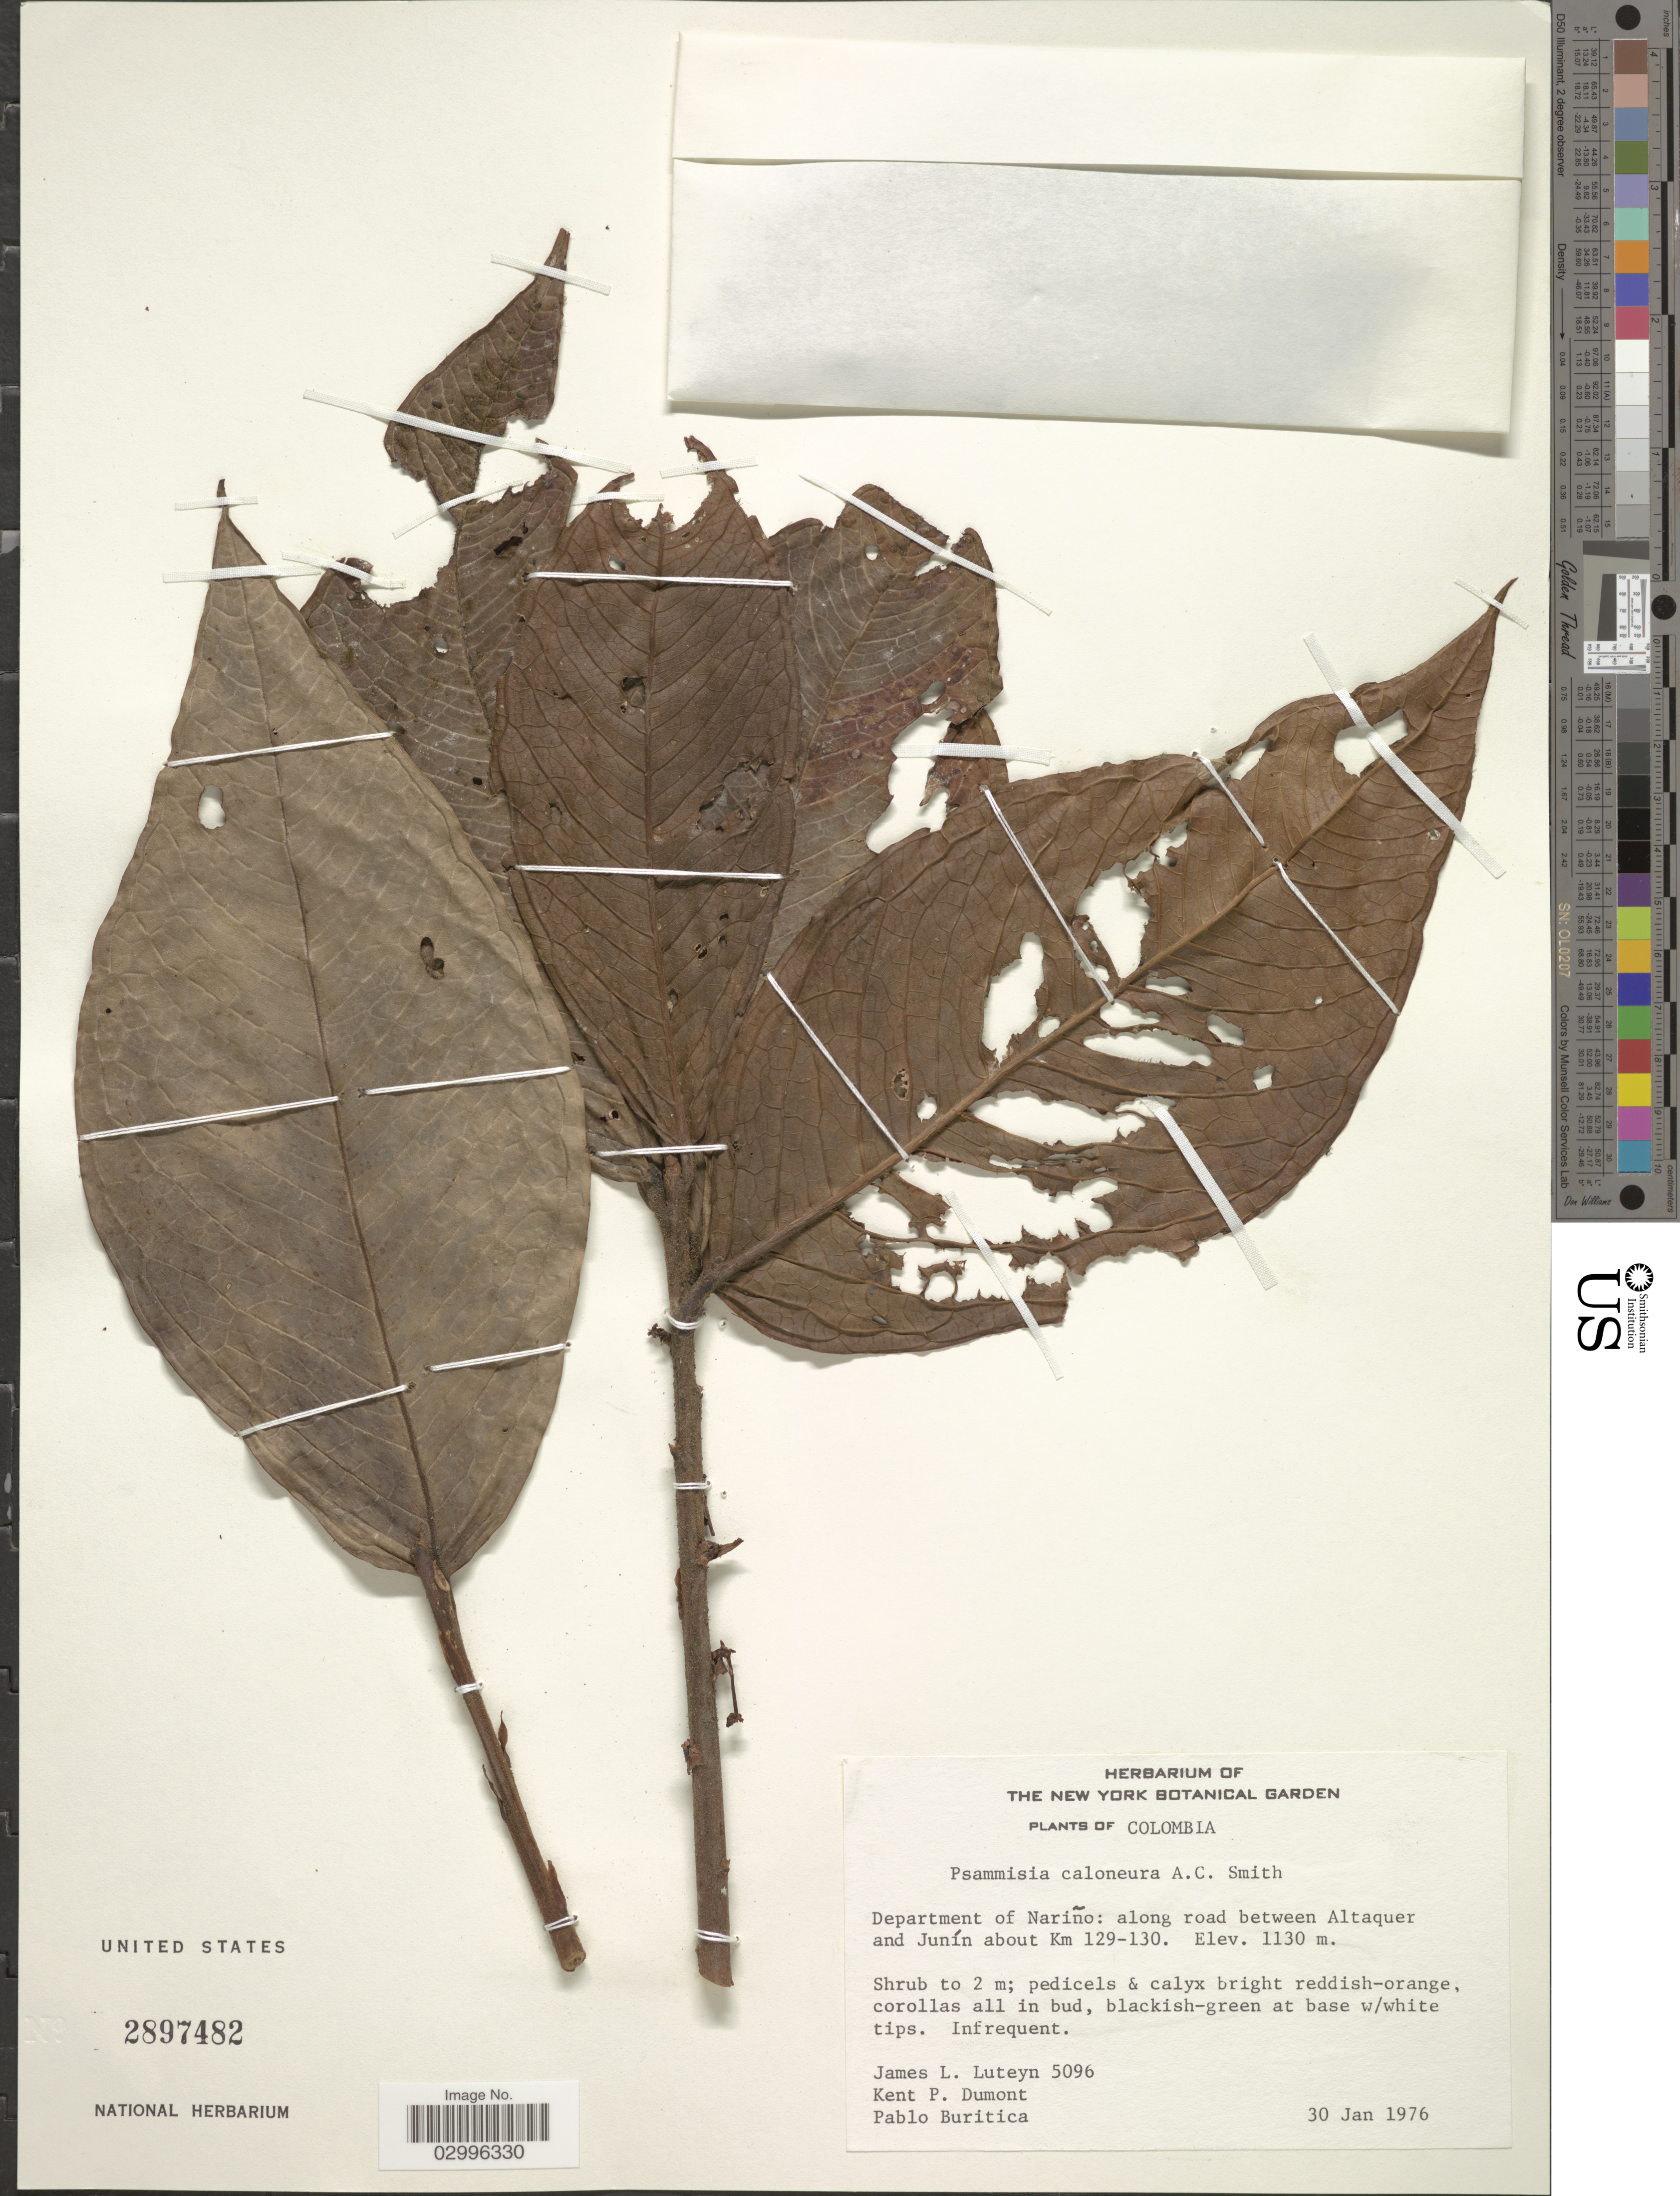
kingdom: Plantae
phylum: Tracheophyta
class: Magnoliopsida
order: Ericales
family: Ericaceae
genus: Psammisia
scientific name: Psammisia caloneura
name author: A.C. Sm.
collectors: J. L. Luteyn, K. P. Dumont & P. Buritica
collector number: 5096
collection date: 1976-01-30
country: Colombia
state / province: Nariño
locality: Department of Nariño: along road between Altaquer and Junín about Km 129-130.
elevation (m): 1130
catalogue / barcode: US 2897482